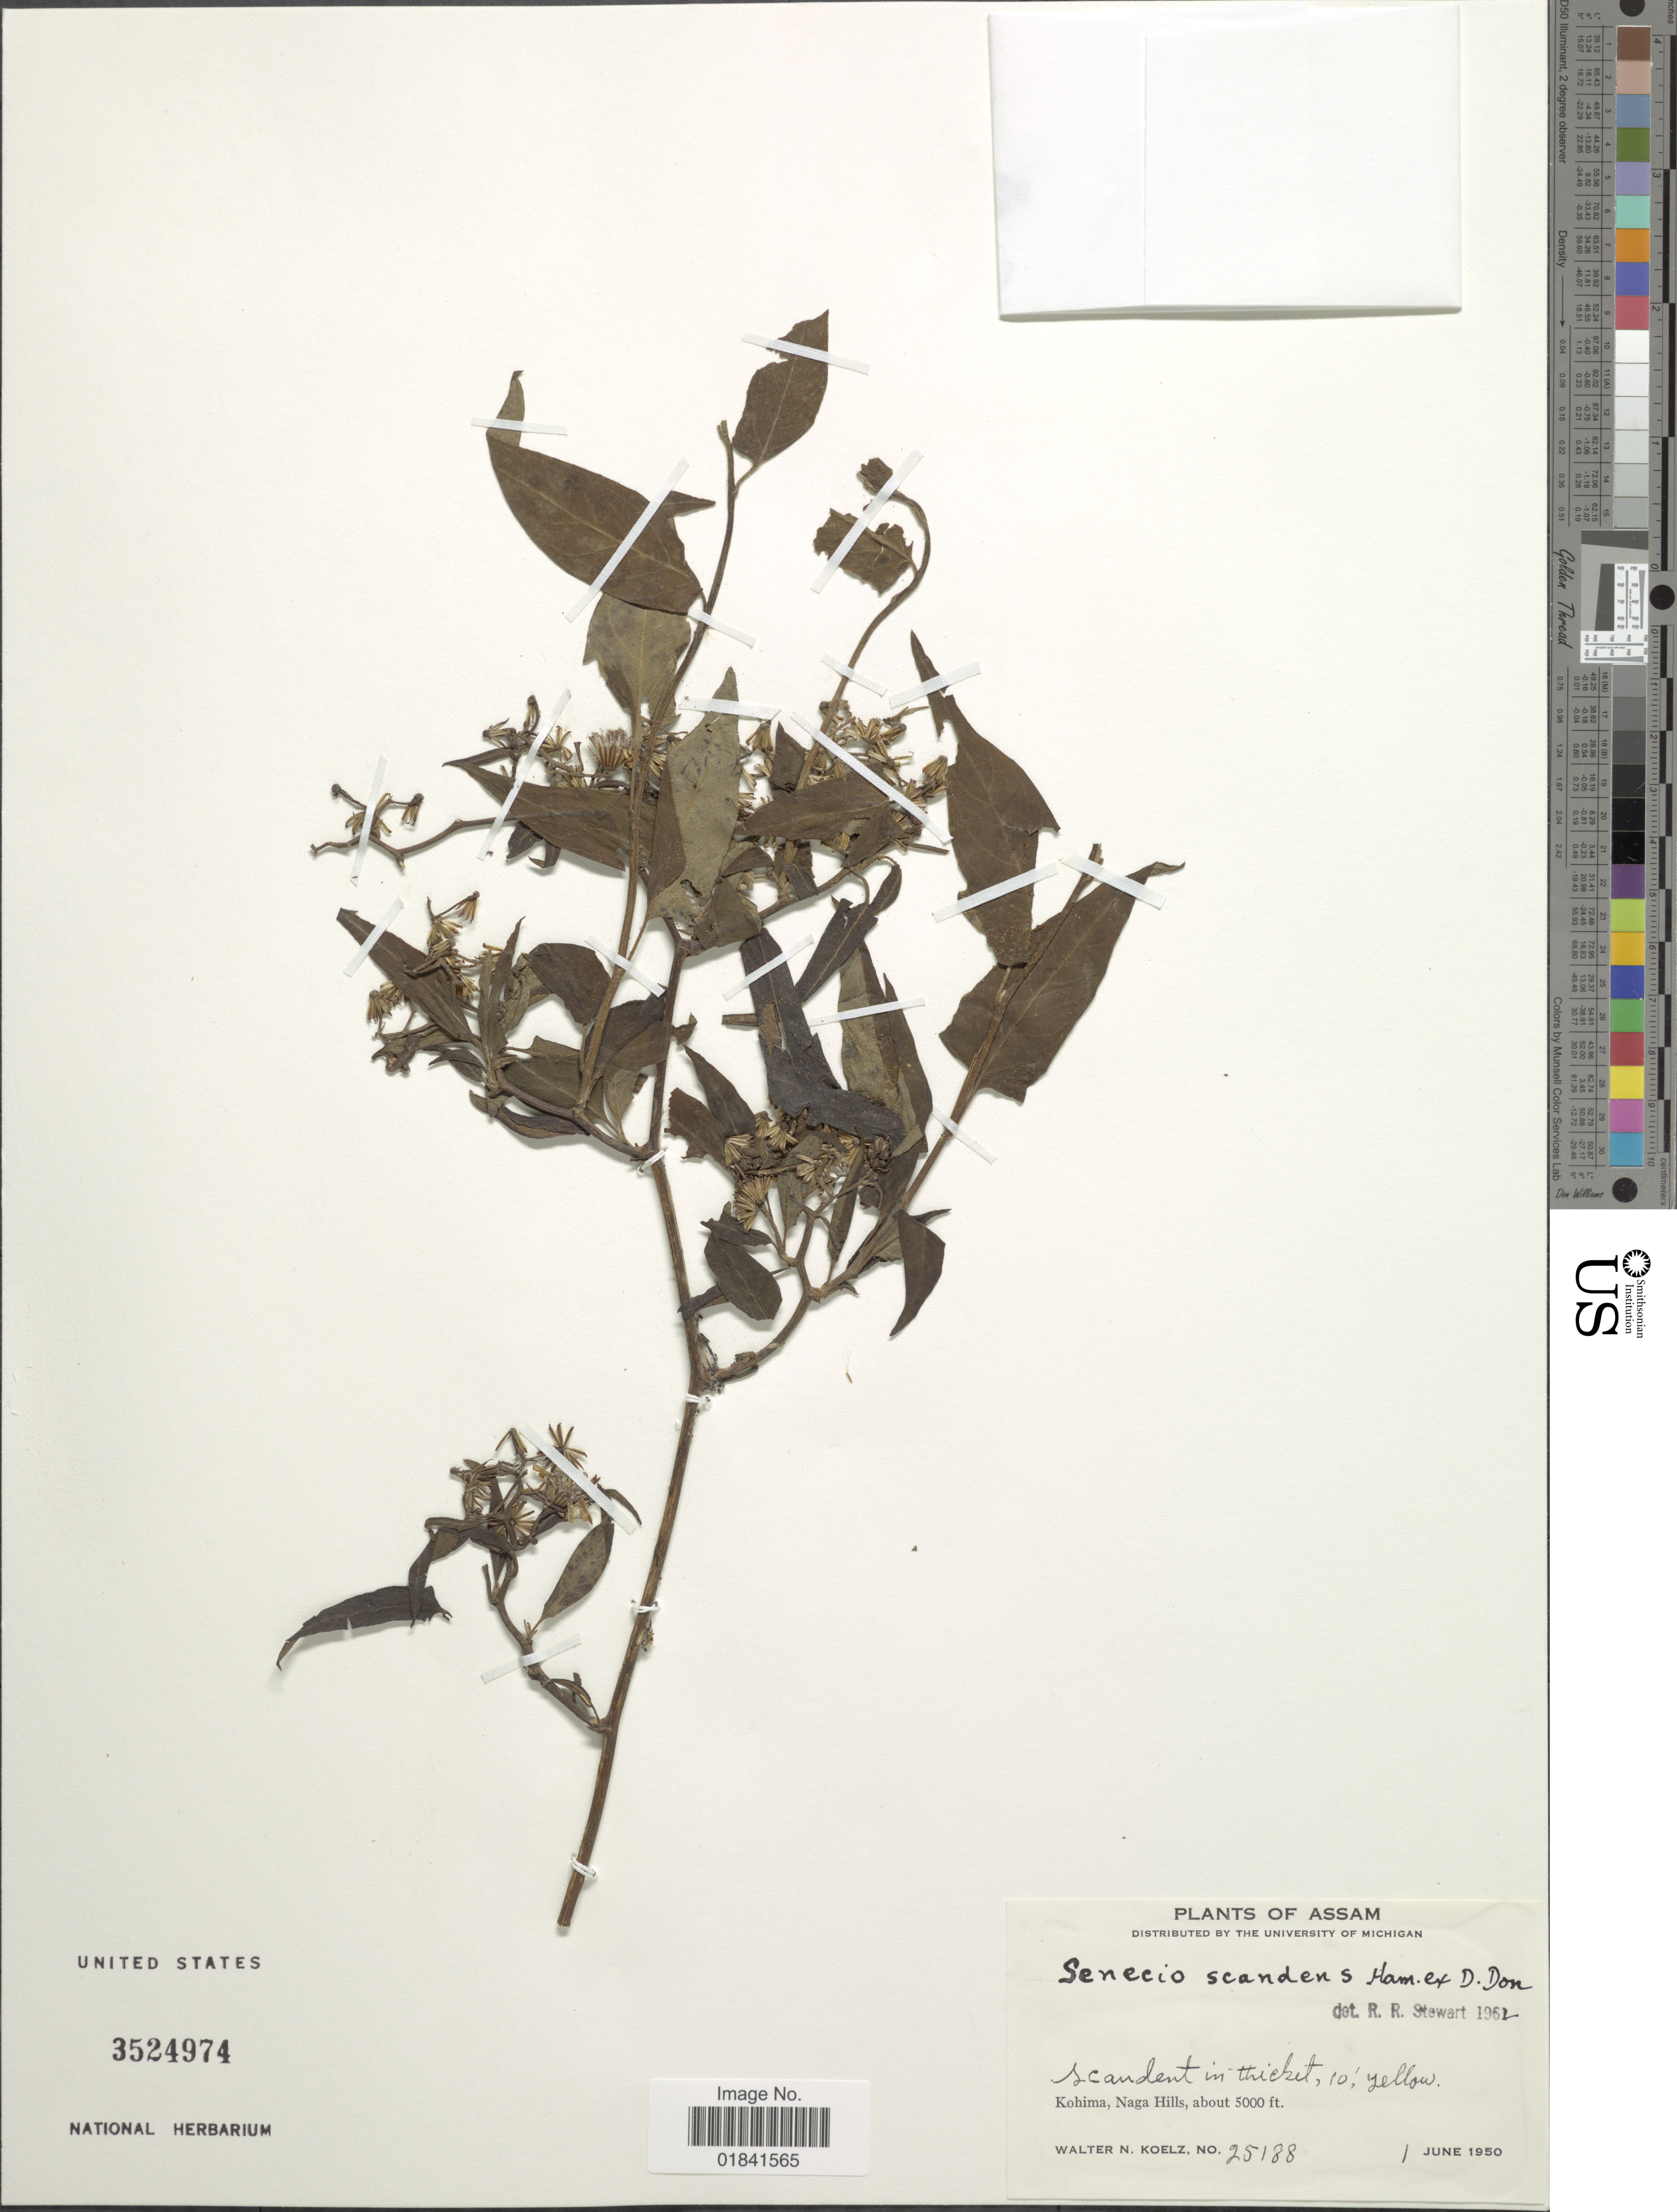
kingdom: Plantae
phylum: Tracheophyta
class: Magnoliopsida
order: Asterales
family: Asteraceae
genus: Senecio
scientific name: Senecio scandens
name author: Buch.-Ham. ex D. Don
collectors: W. N. Koelz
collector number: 25188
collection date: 1950-06-01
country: India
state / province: Nagaland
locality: Kohima, Naga Hills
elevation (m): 1524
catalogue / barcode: US 3524974